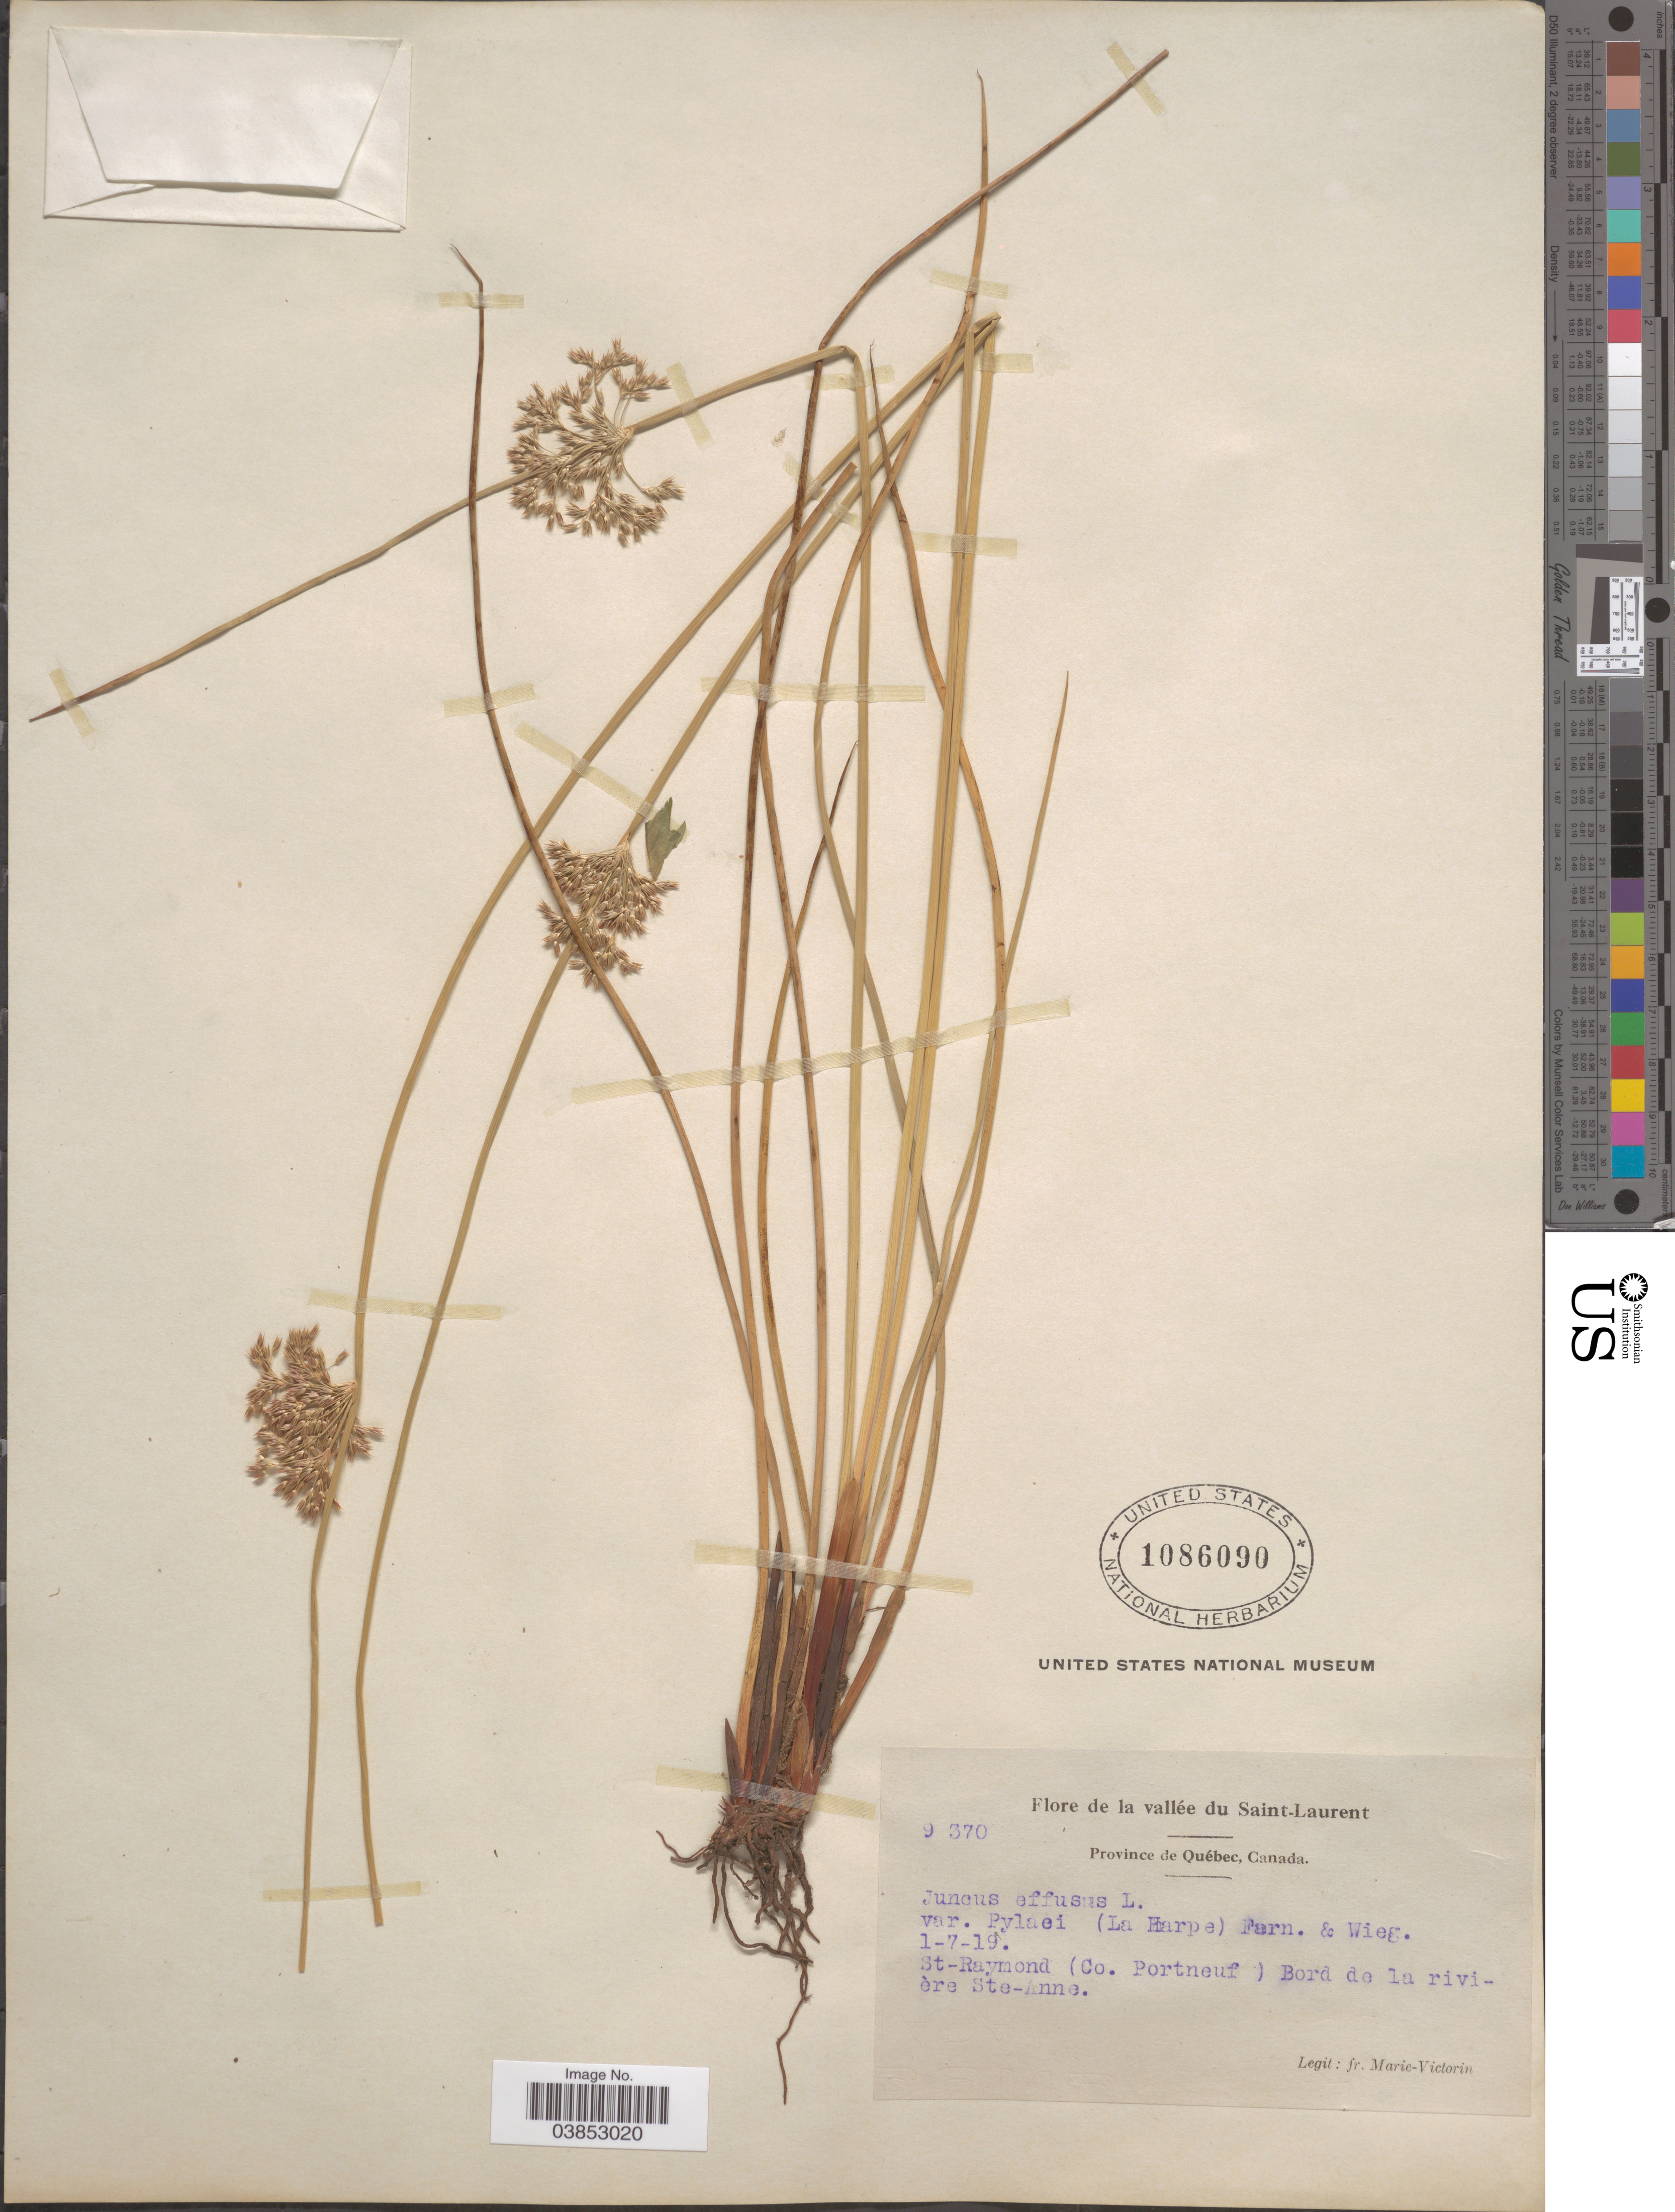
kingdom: Plantae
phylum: Tracheophyta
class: Liliopsida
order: Poales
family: Juncaceae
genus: Juncus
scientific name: Juncus effusus var. pylaei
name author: (Laharpe) Fernald & Wiegand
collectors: F. Marie-Victorin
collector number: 9370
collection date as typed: Transcribed d/m/y: 1/7/19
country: Canada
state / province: Quebec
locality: La vallée du Saint-Laurent. St-Raymond (Co. Portneuf) Bord de la rivière Ste-Anne.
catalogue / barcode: US 1086090